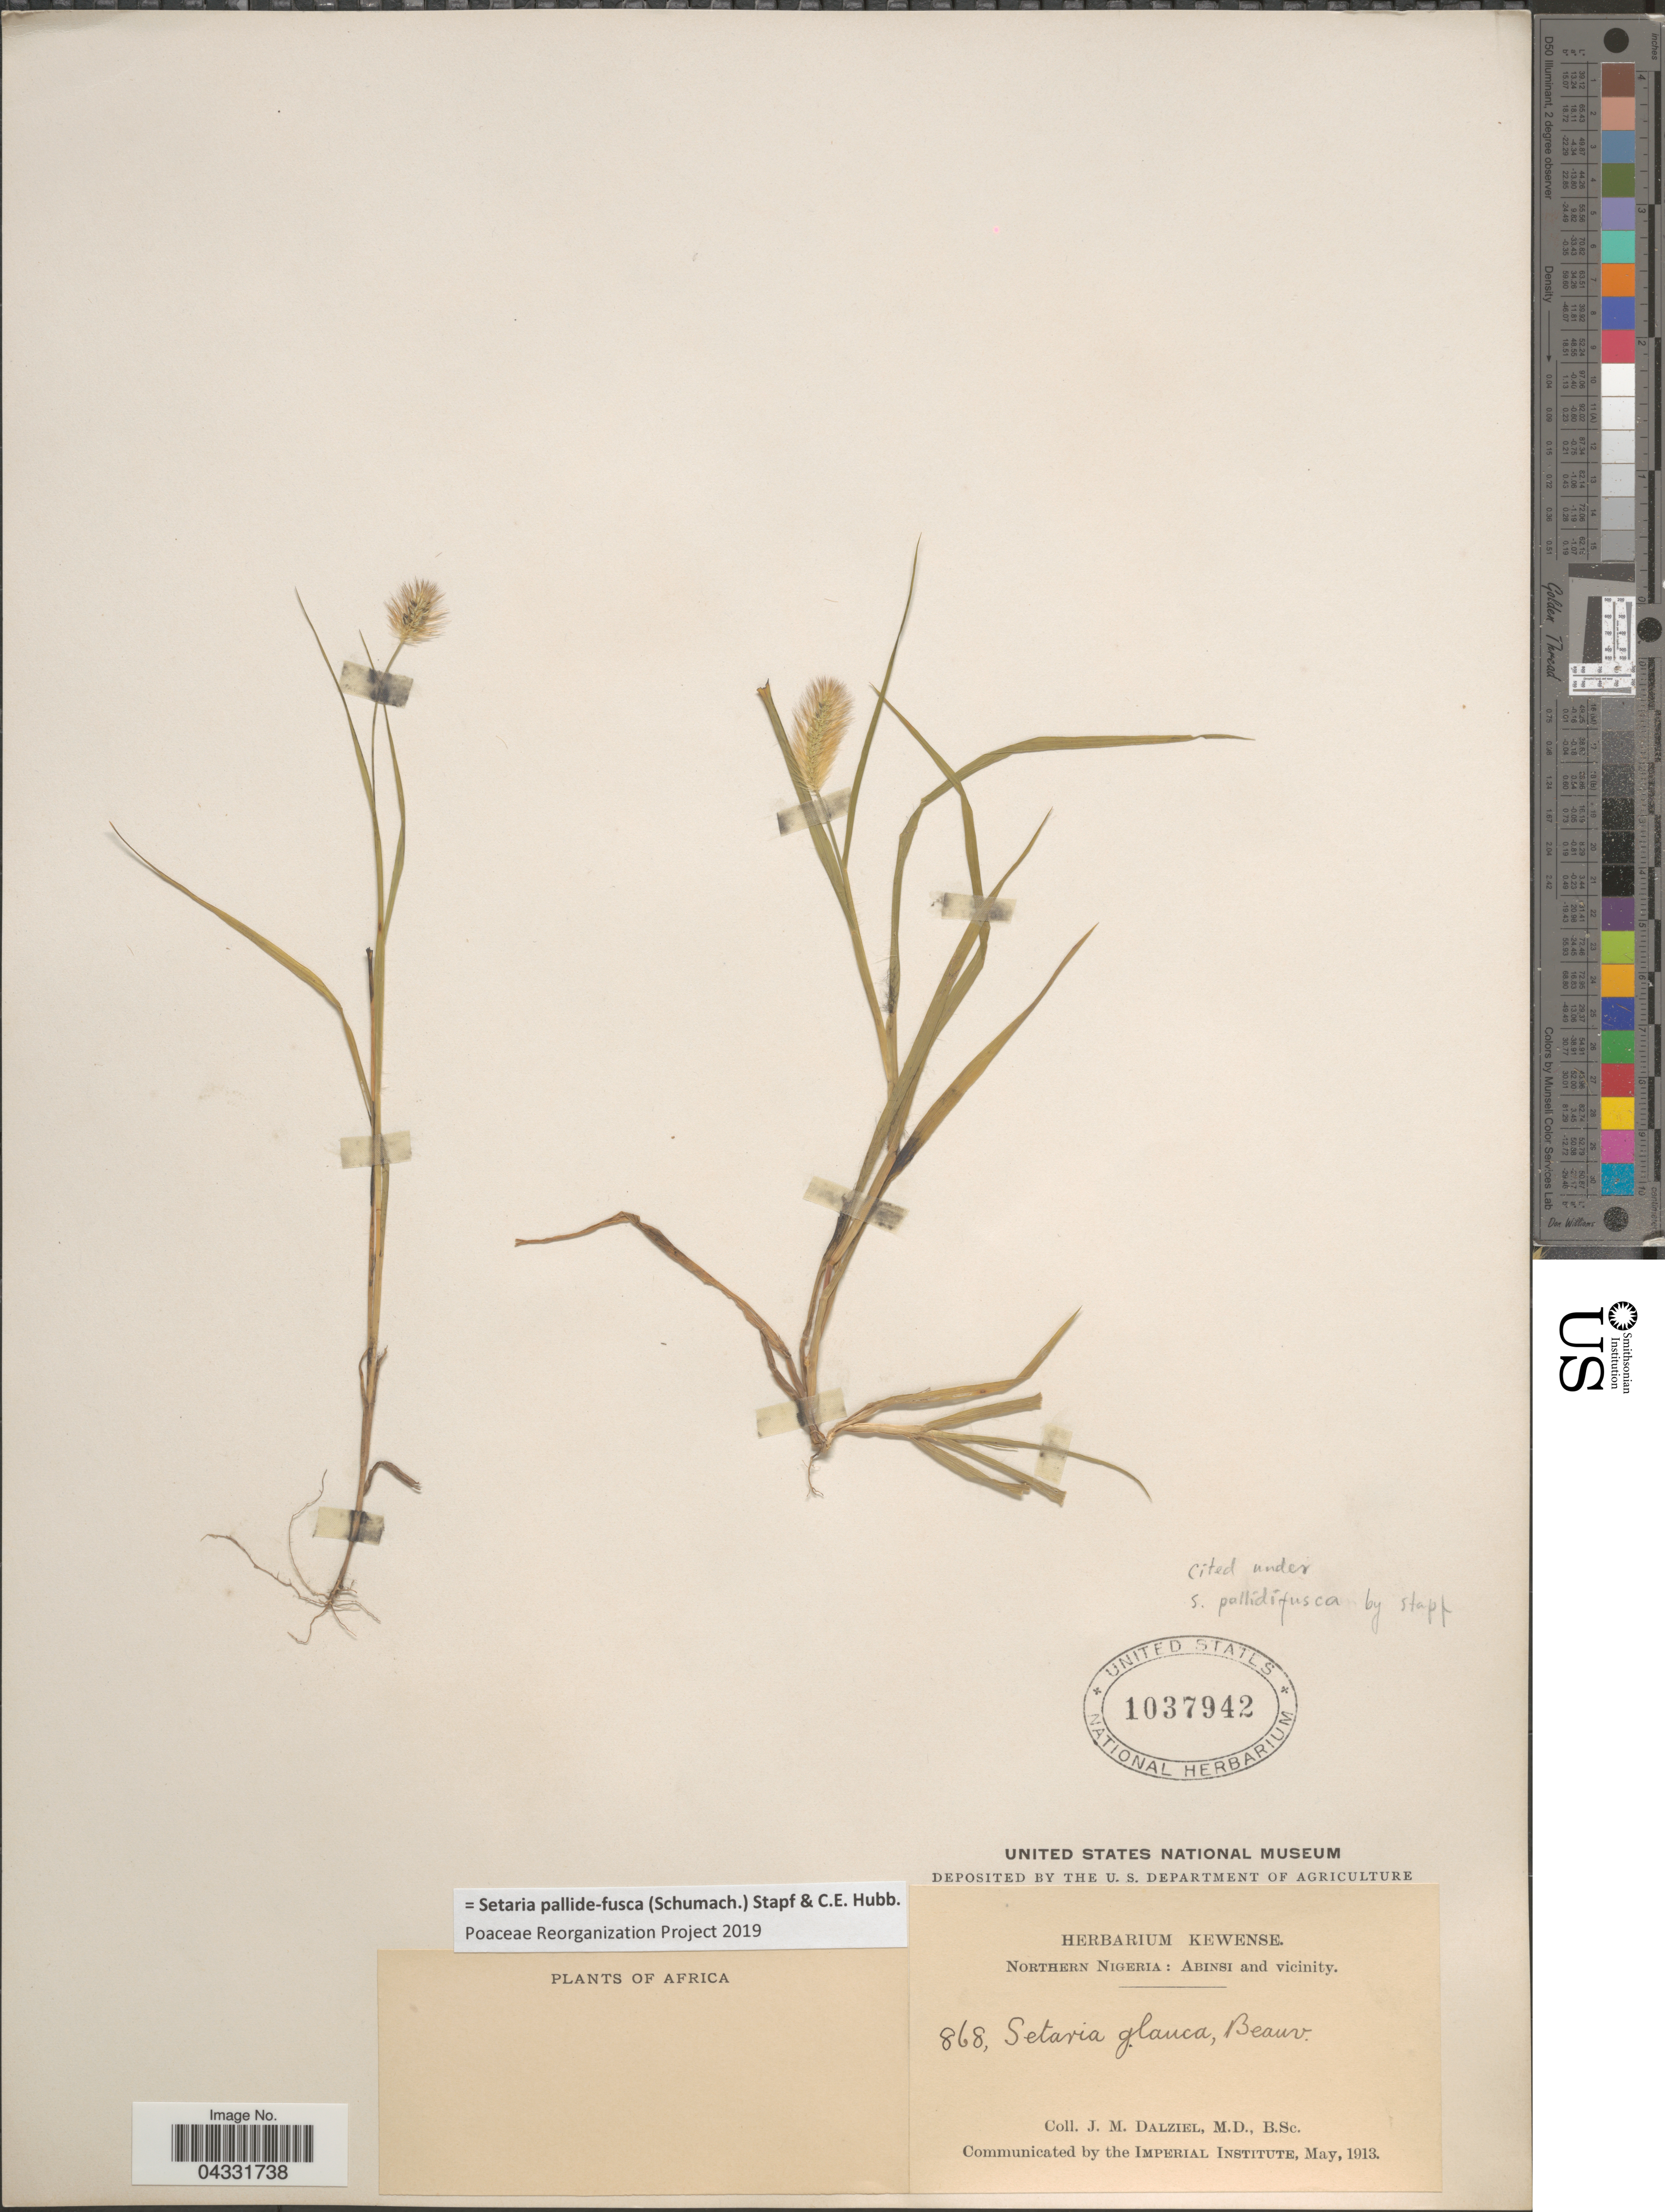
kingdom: Plantae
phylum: Tracheophyta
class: Liliopsida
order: Poales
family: Poaceae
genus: Setaria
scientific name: Setaria pallide-fusca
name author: (Schumach.) Stapf & C.E. Hubb.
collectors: J. Dalziel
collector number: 868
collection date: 1913-05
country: Nigeria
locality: Northern Nigeria: Abinsi and vicinity.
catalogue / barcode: US 1037942